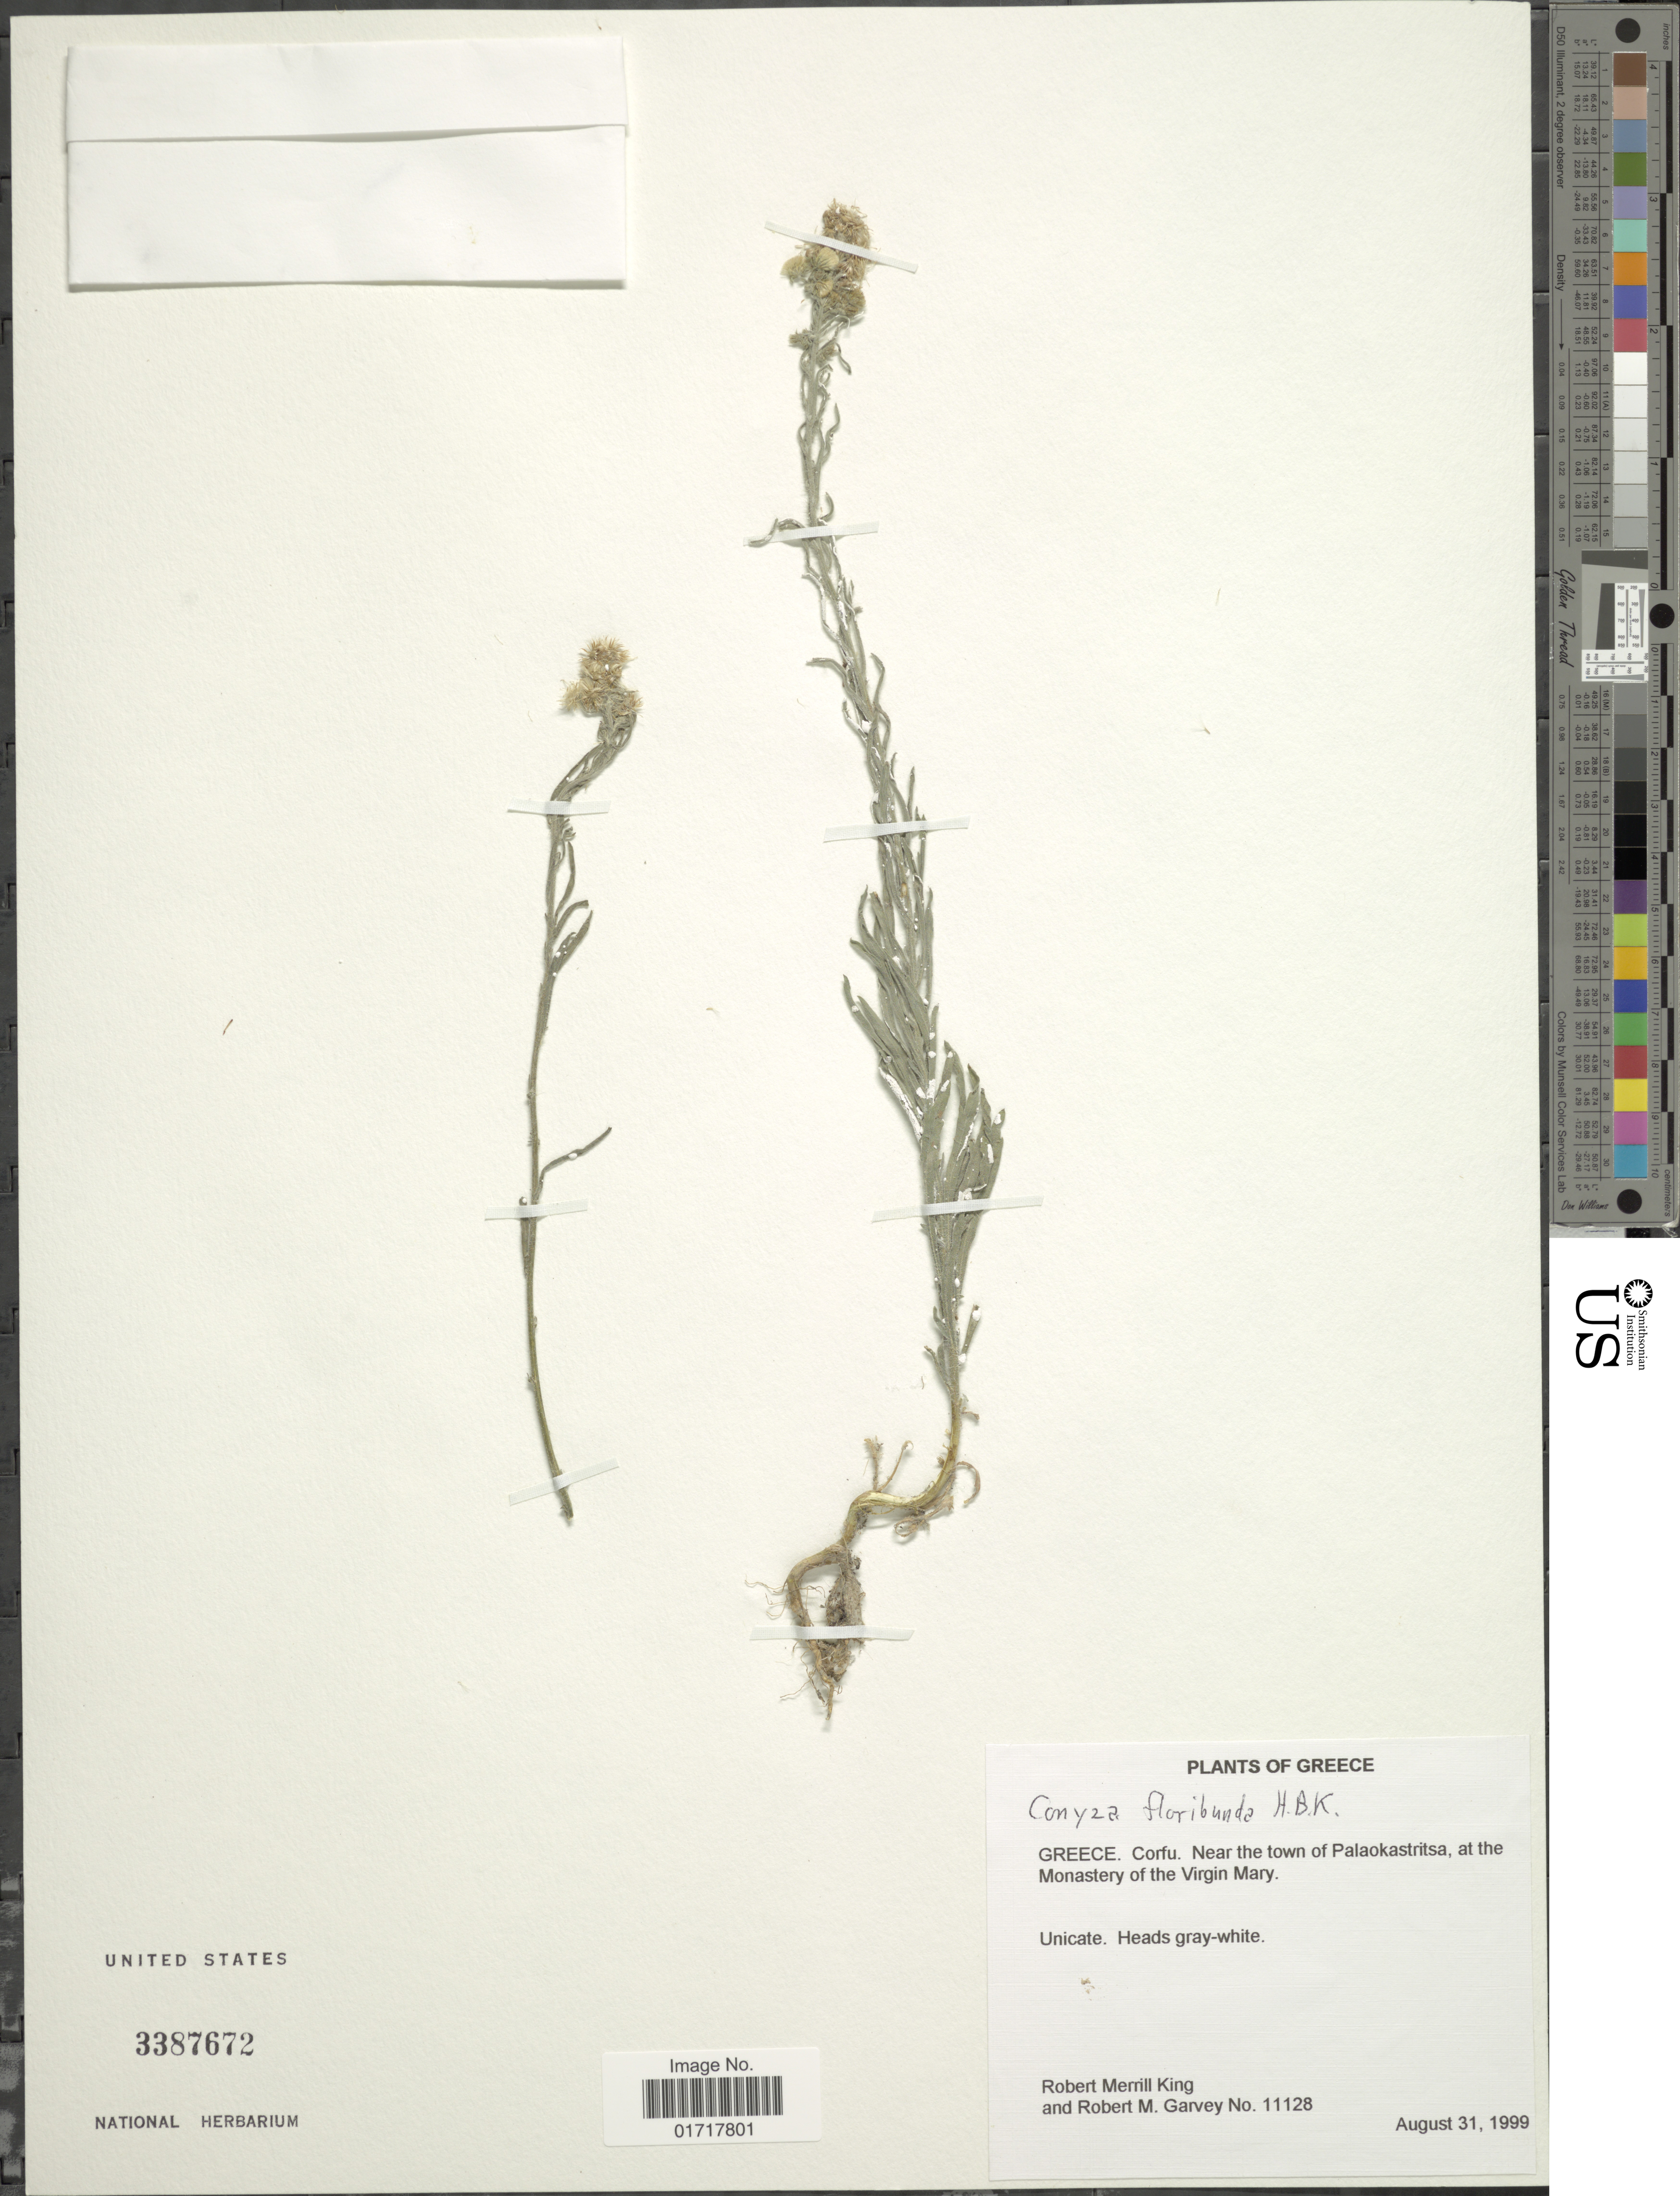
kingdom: Plantae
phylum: Tracheophyta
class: Magnoliopsida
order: Asterales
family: Asteraceae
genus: Conyza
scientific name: Conyza floribunda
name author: Kunth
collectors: R. M. King & R. Garvey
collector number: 11128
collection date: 1999-08-31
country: Greece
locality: Greece, Corfu. Near the town of Palaokastritsa, at the Monastery of the Virgin Mary.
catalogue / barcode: US 3387672